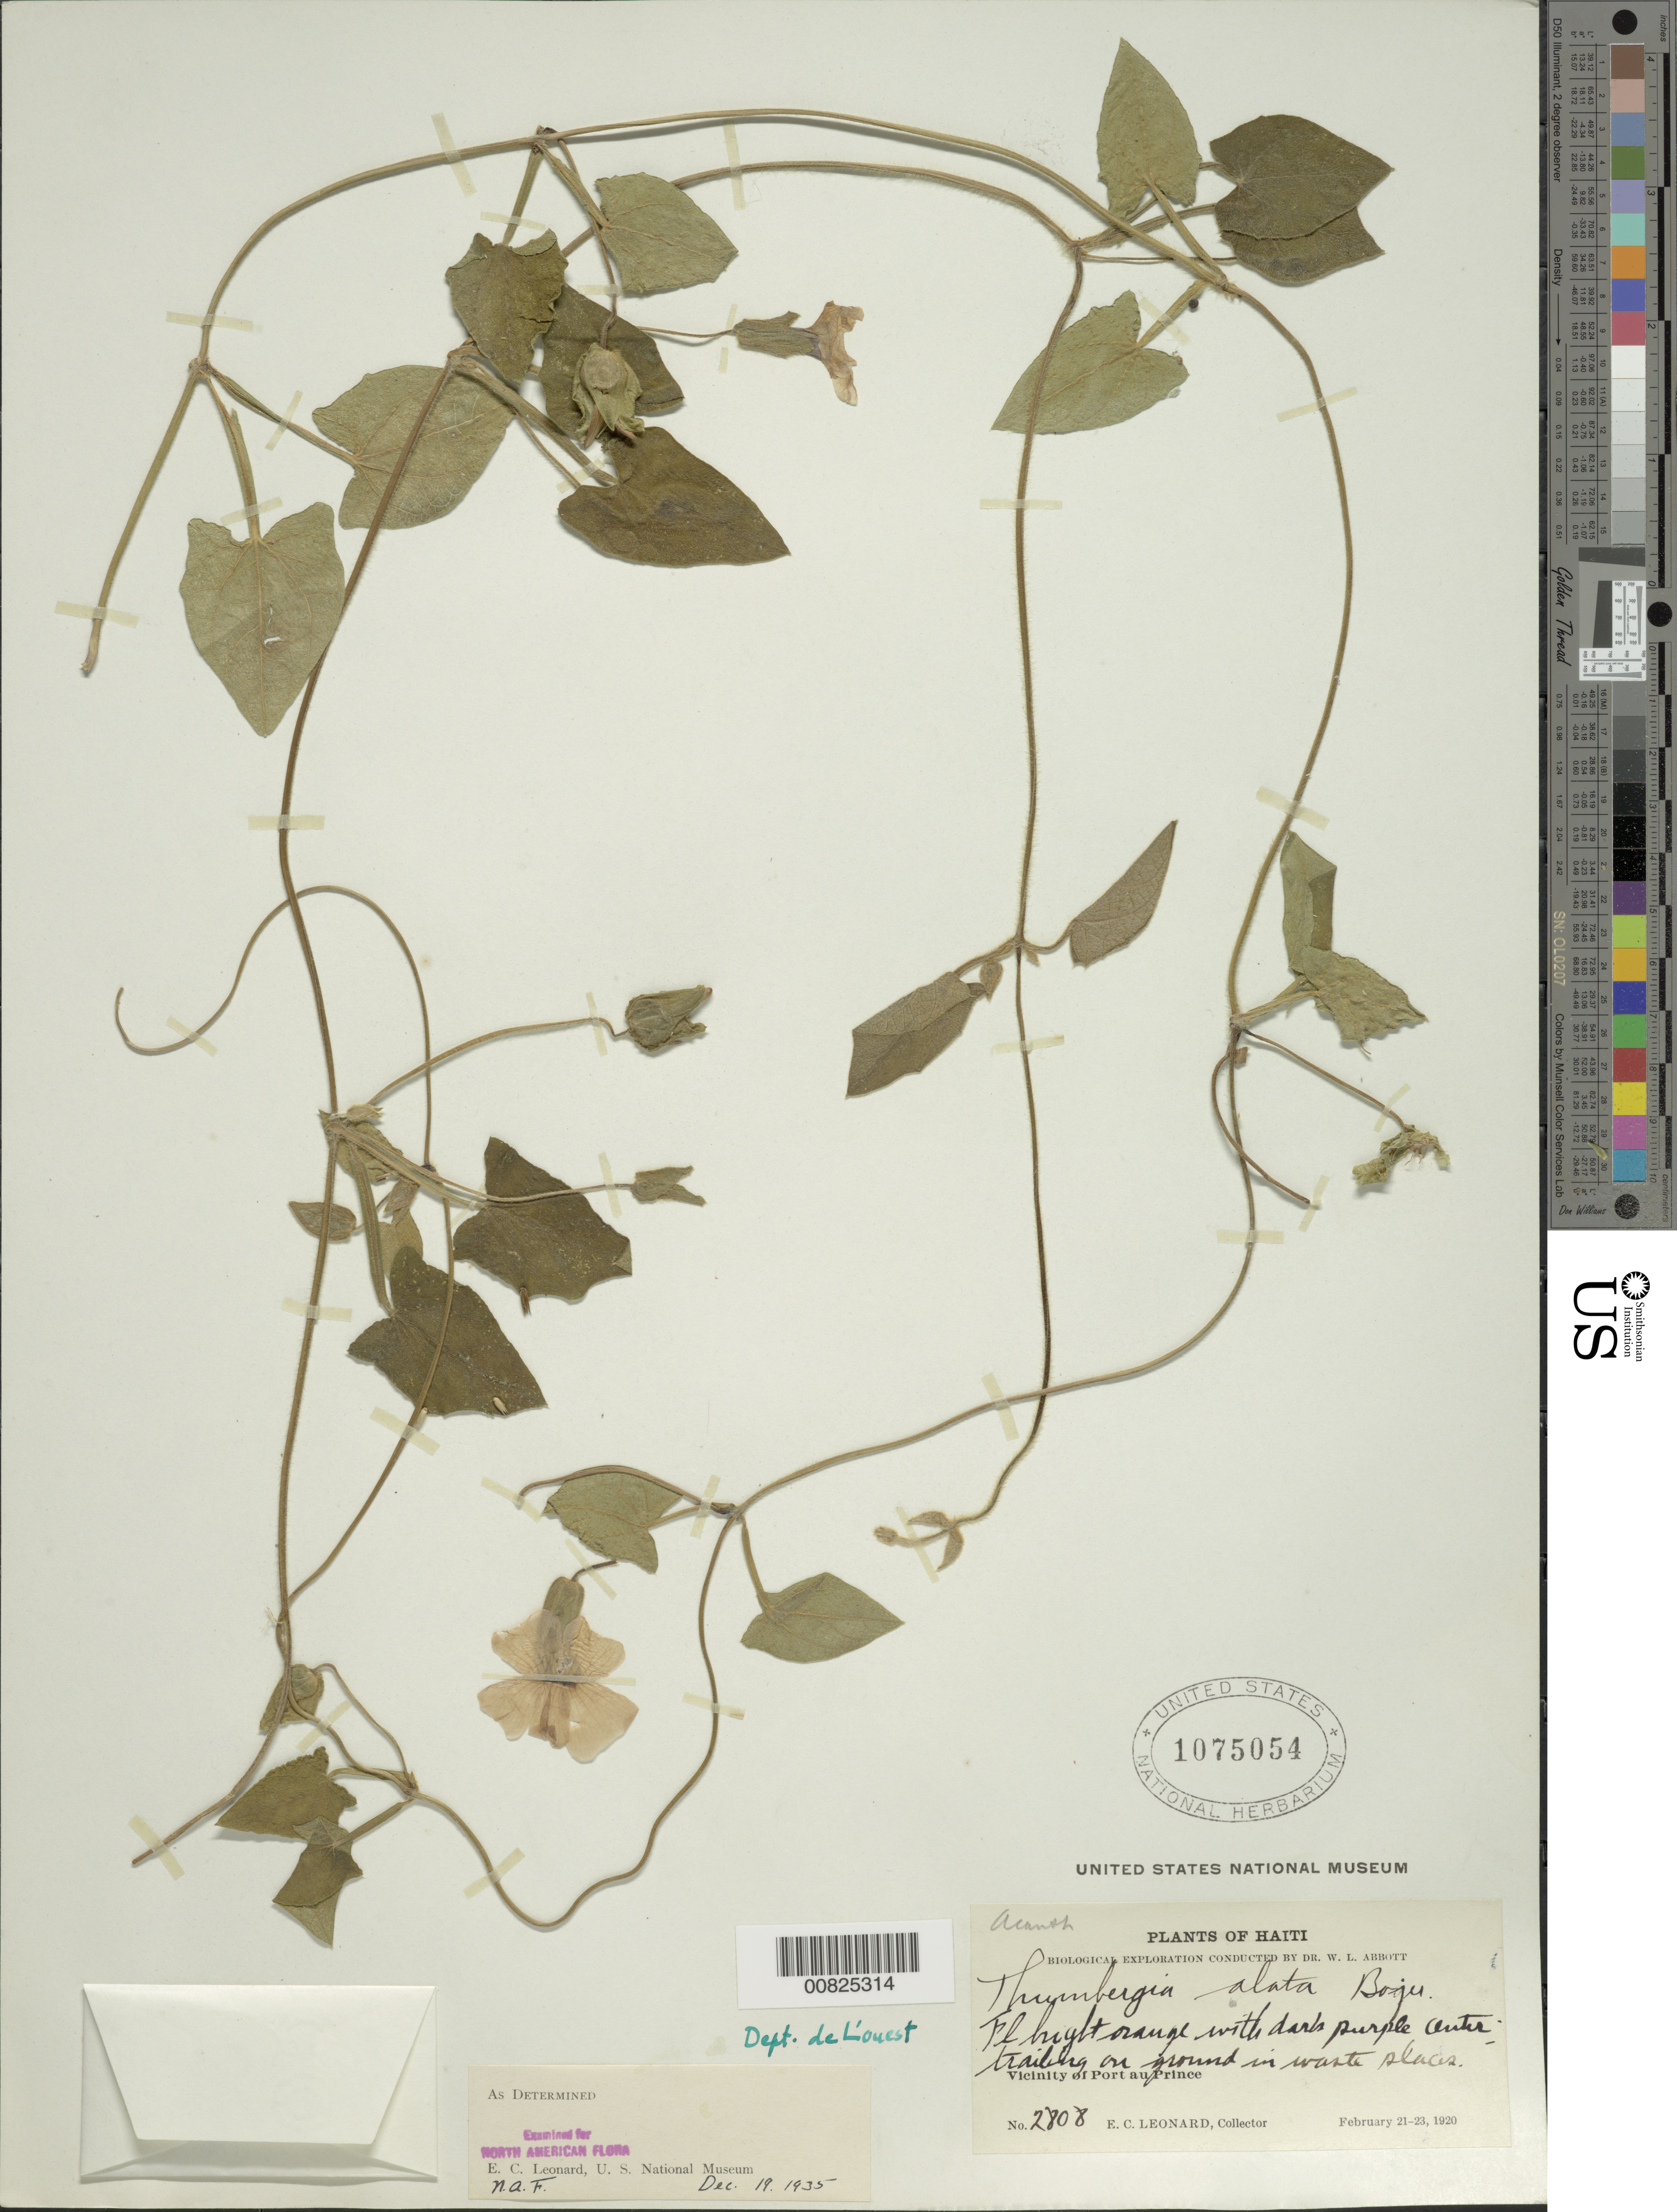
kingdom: Plantae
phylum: Tracheophyta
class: Magnoliopsida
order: Lamiales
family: Acanthaceae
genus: Thunbergia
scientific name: Thunbergia alata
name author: Bojer ex Sims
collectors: E. C. Leonard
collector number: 2808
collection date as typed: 21 Feb 1920 to 23 Feb 1920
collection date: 1920-02-21/1920-02-23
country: Haiti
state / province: Ouest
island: Hispaniola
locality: Vicinity of Port au Prince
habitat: In waste places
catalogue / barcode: US 1075054